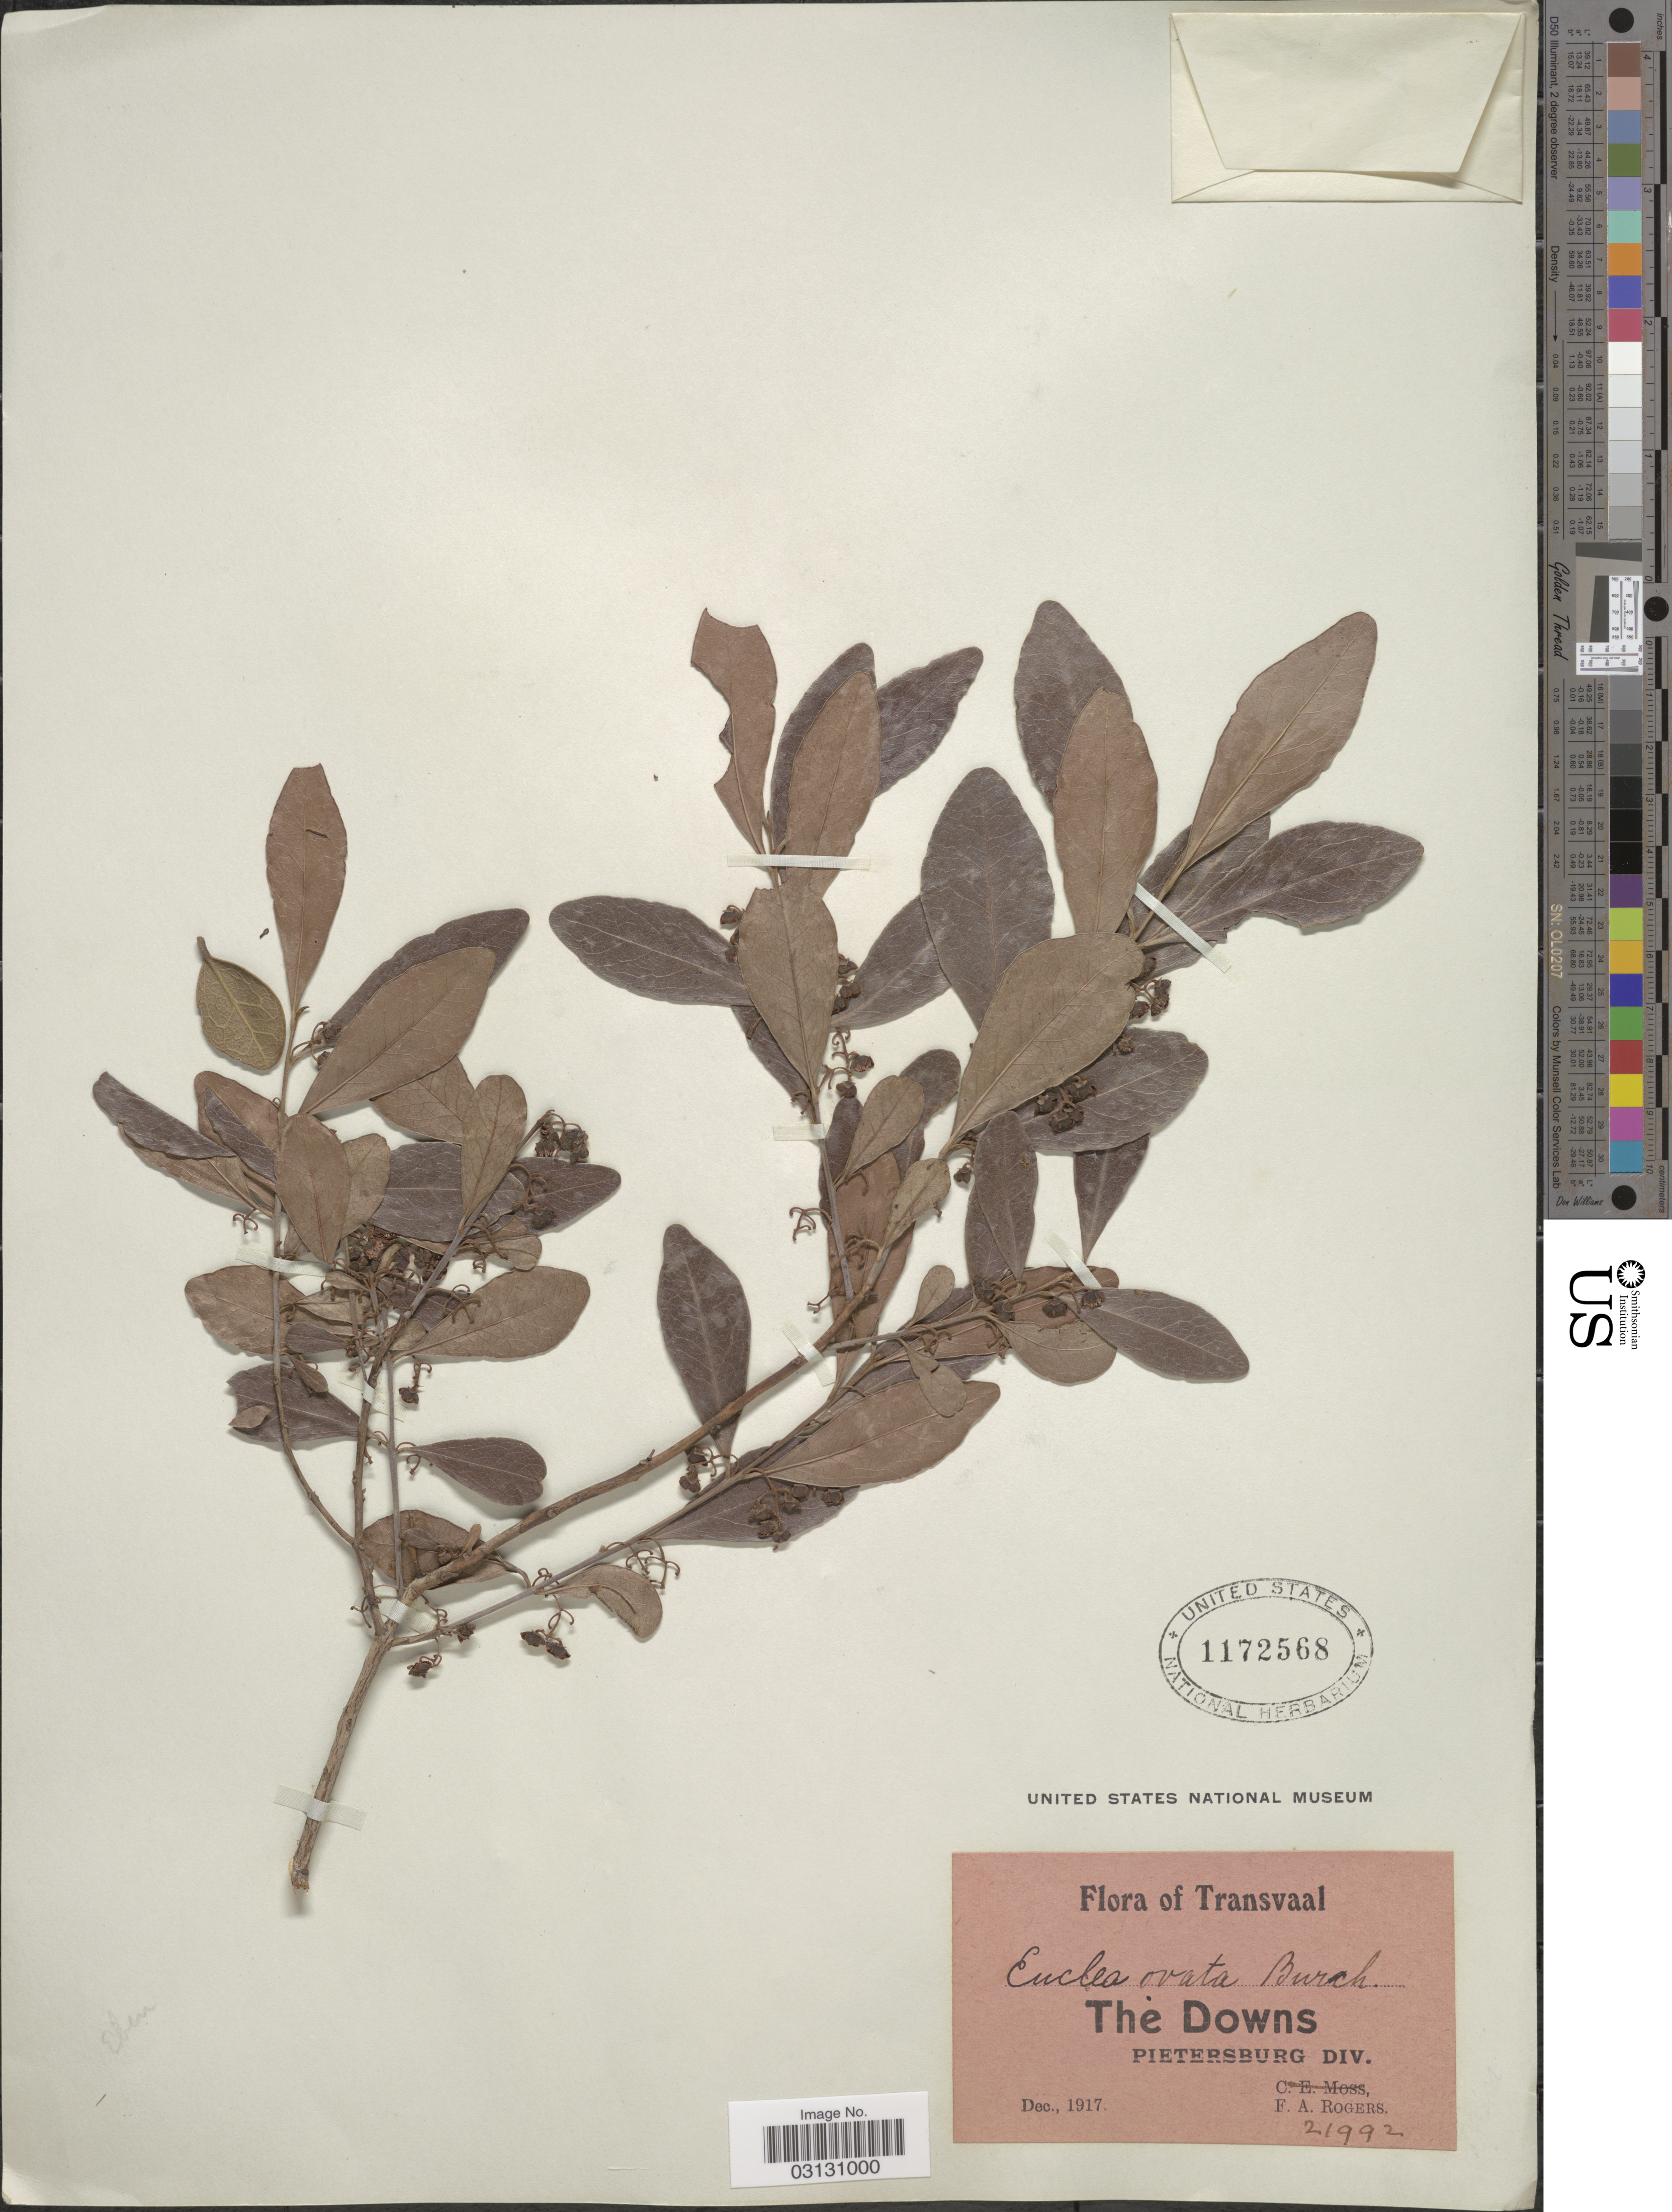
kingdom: Plantae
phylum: Tracheophyta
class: Magnoliopsida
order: Ericales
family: Ebenaceae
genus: Euclea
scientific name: Euclea ovata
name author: Burch.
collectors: F. A. Rogers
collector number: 21992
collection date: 1917-12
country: South Africa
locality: Transvaal, The Downs, Pietersburg Div.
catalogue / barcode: US 1172568